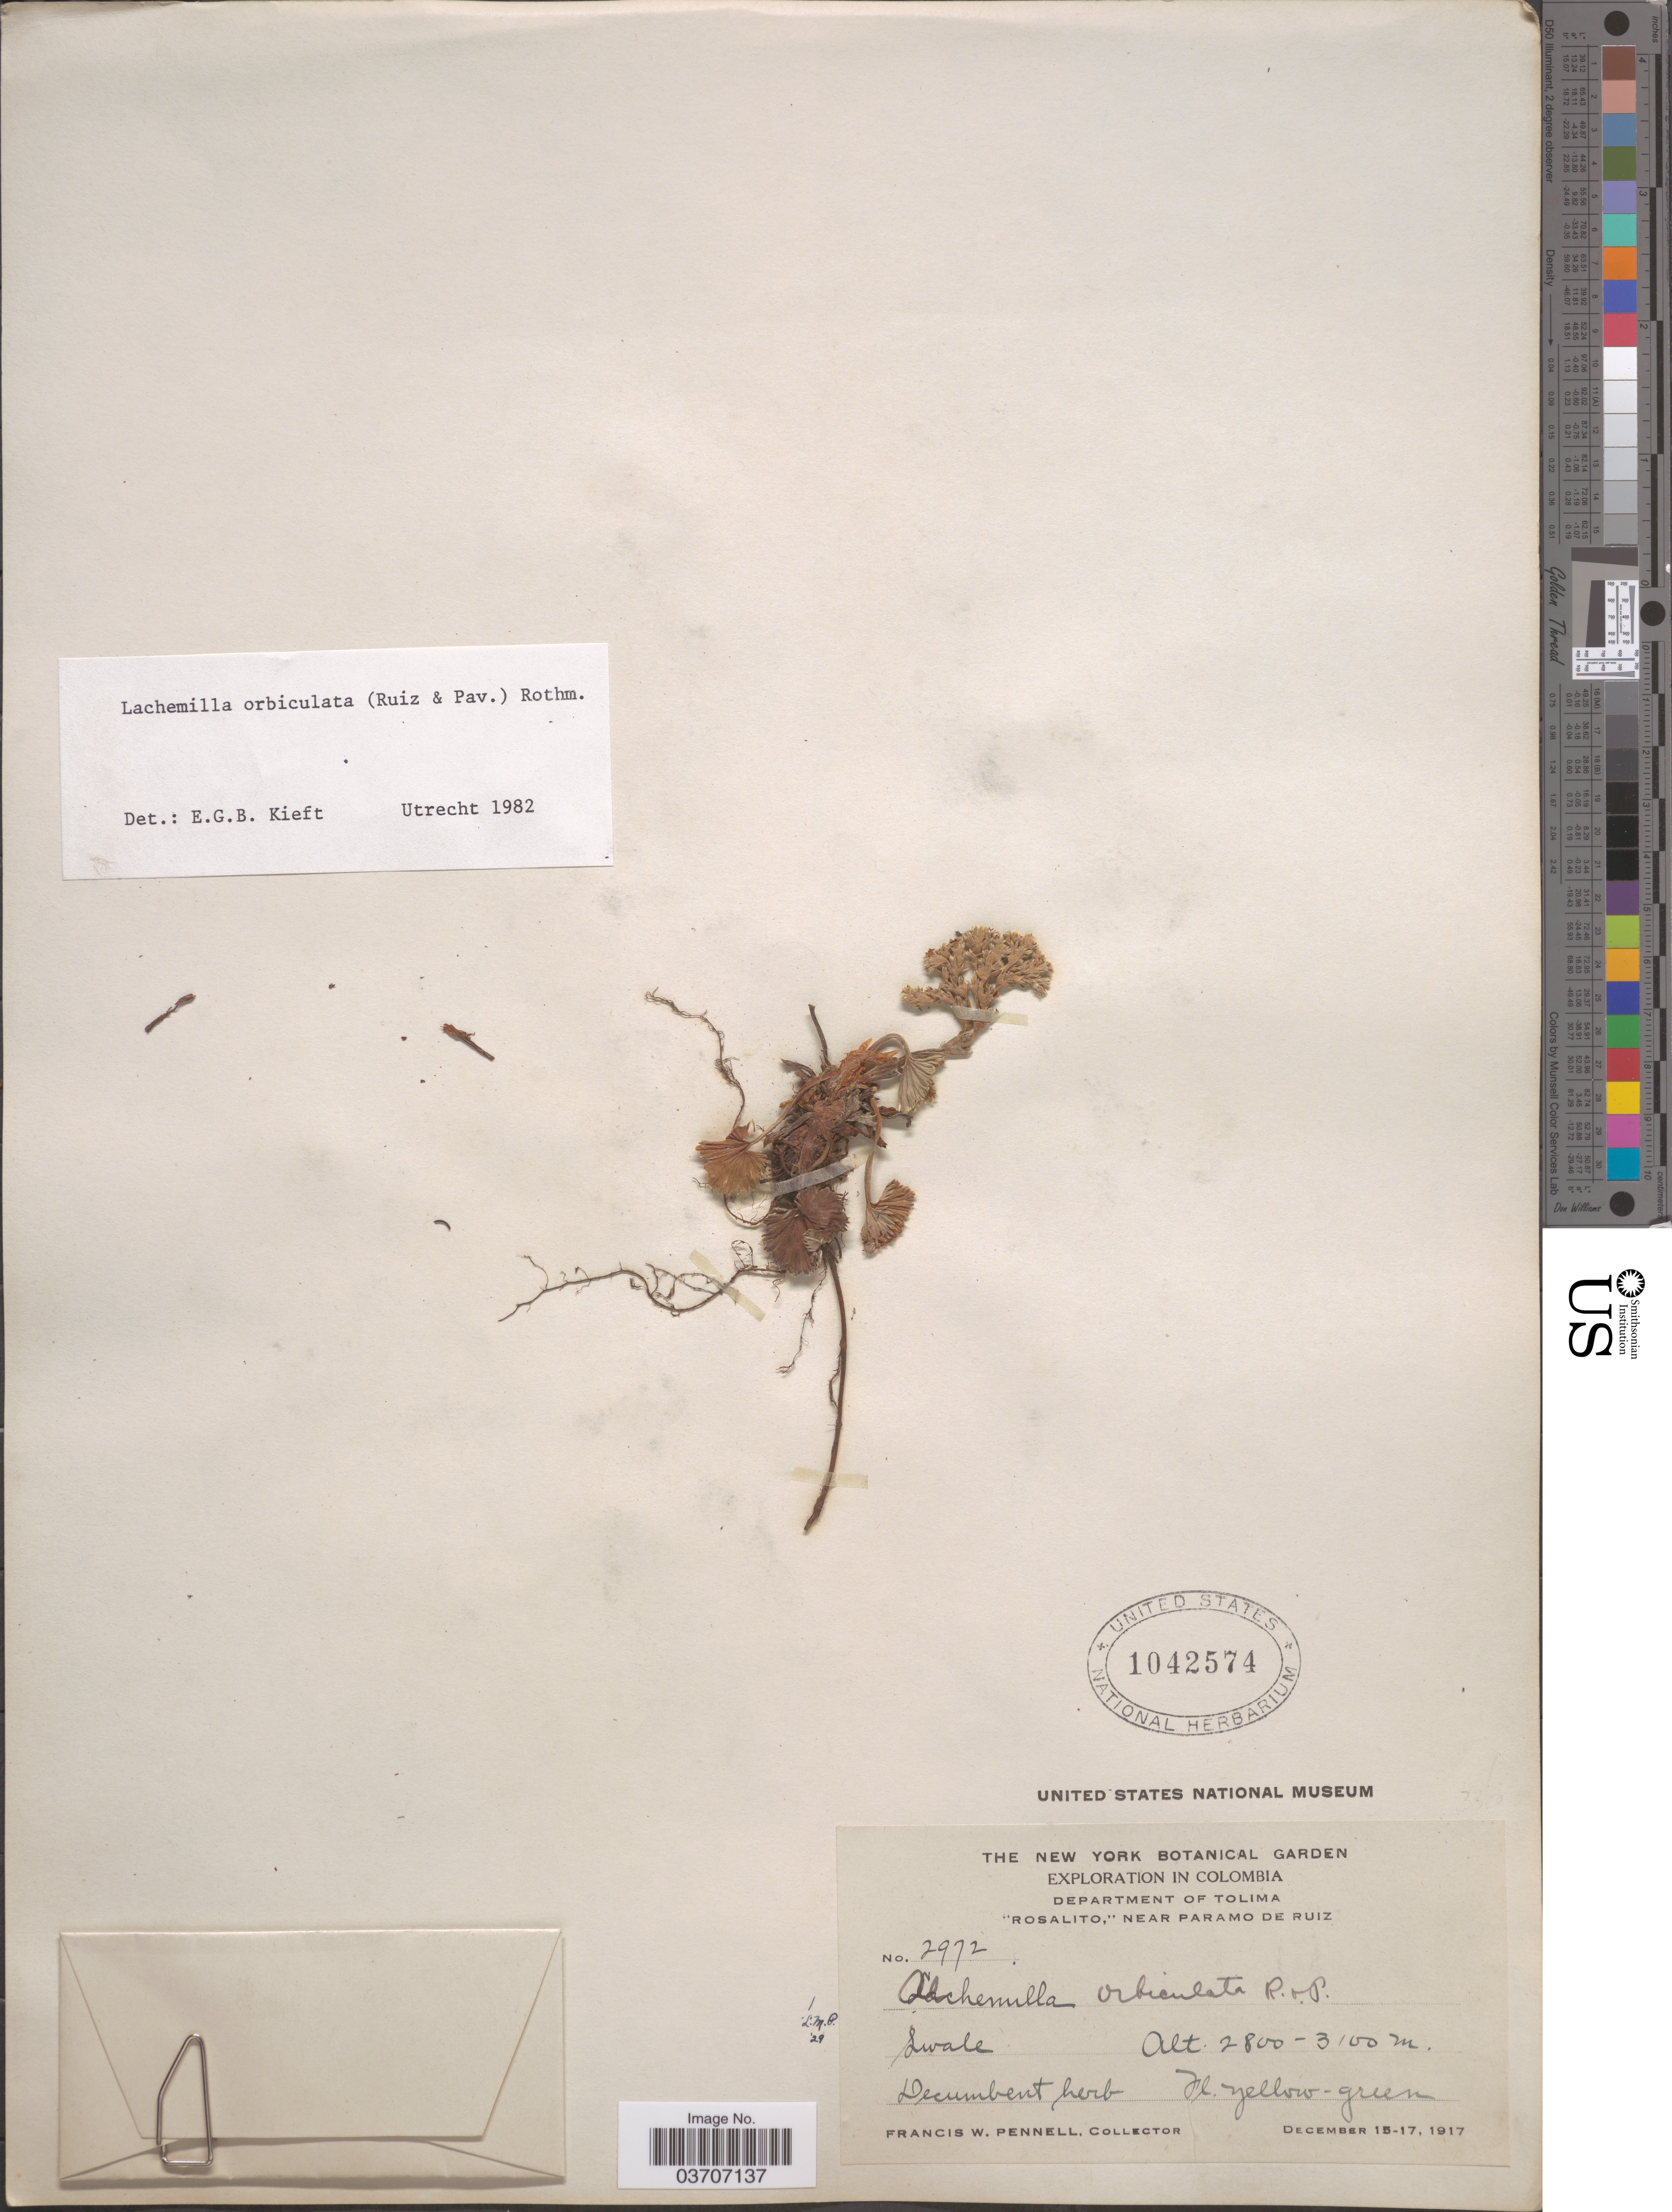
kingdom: Plantae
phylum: Tracheophyta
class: Magnoliopsida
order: Rosales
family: Rosaceae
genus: Lachemilla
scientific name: Lachemilla orbiculata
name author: (Ruiz & Pav.) Rydb.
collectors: F. W. Pennell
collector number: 2972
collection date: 1917-12-15/1917-12-17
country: Colombia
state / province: Tolima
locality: Department of Tolima. "Rosalito," near Paramo de Ruiz.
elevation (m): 2800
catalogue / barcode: US 1042574